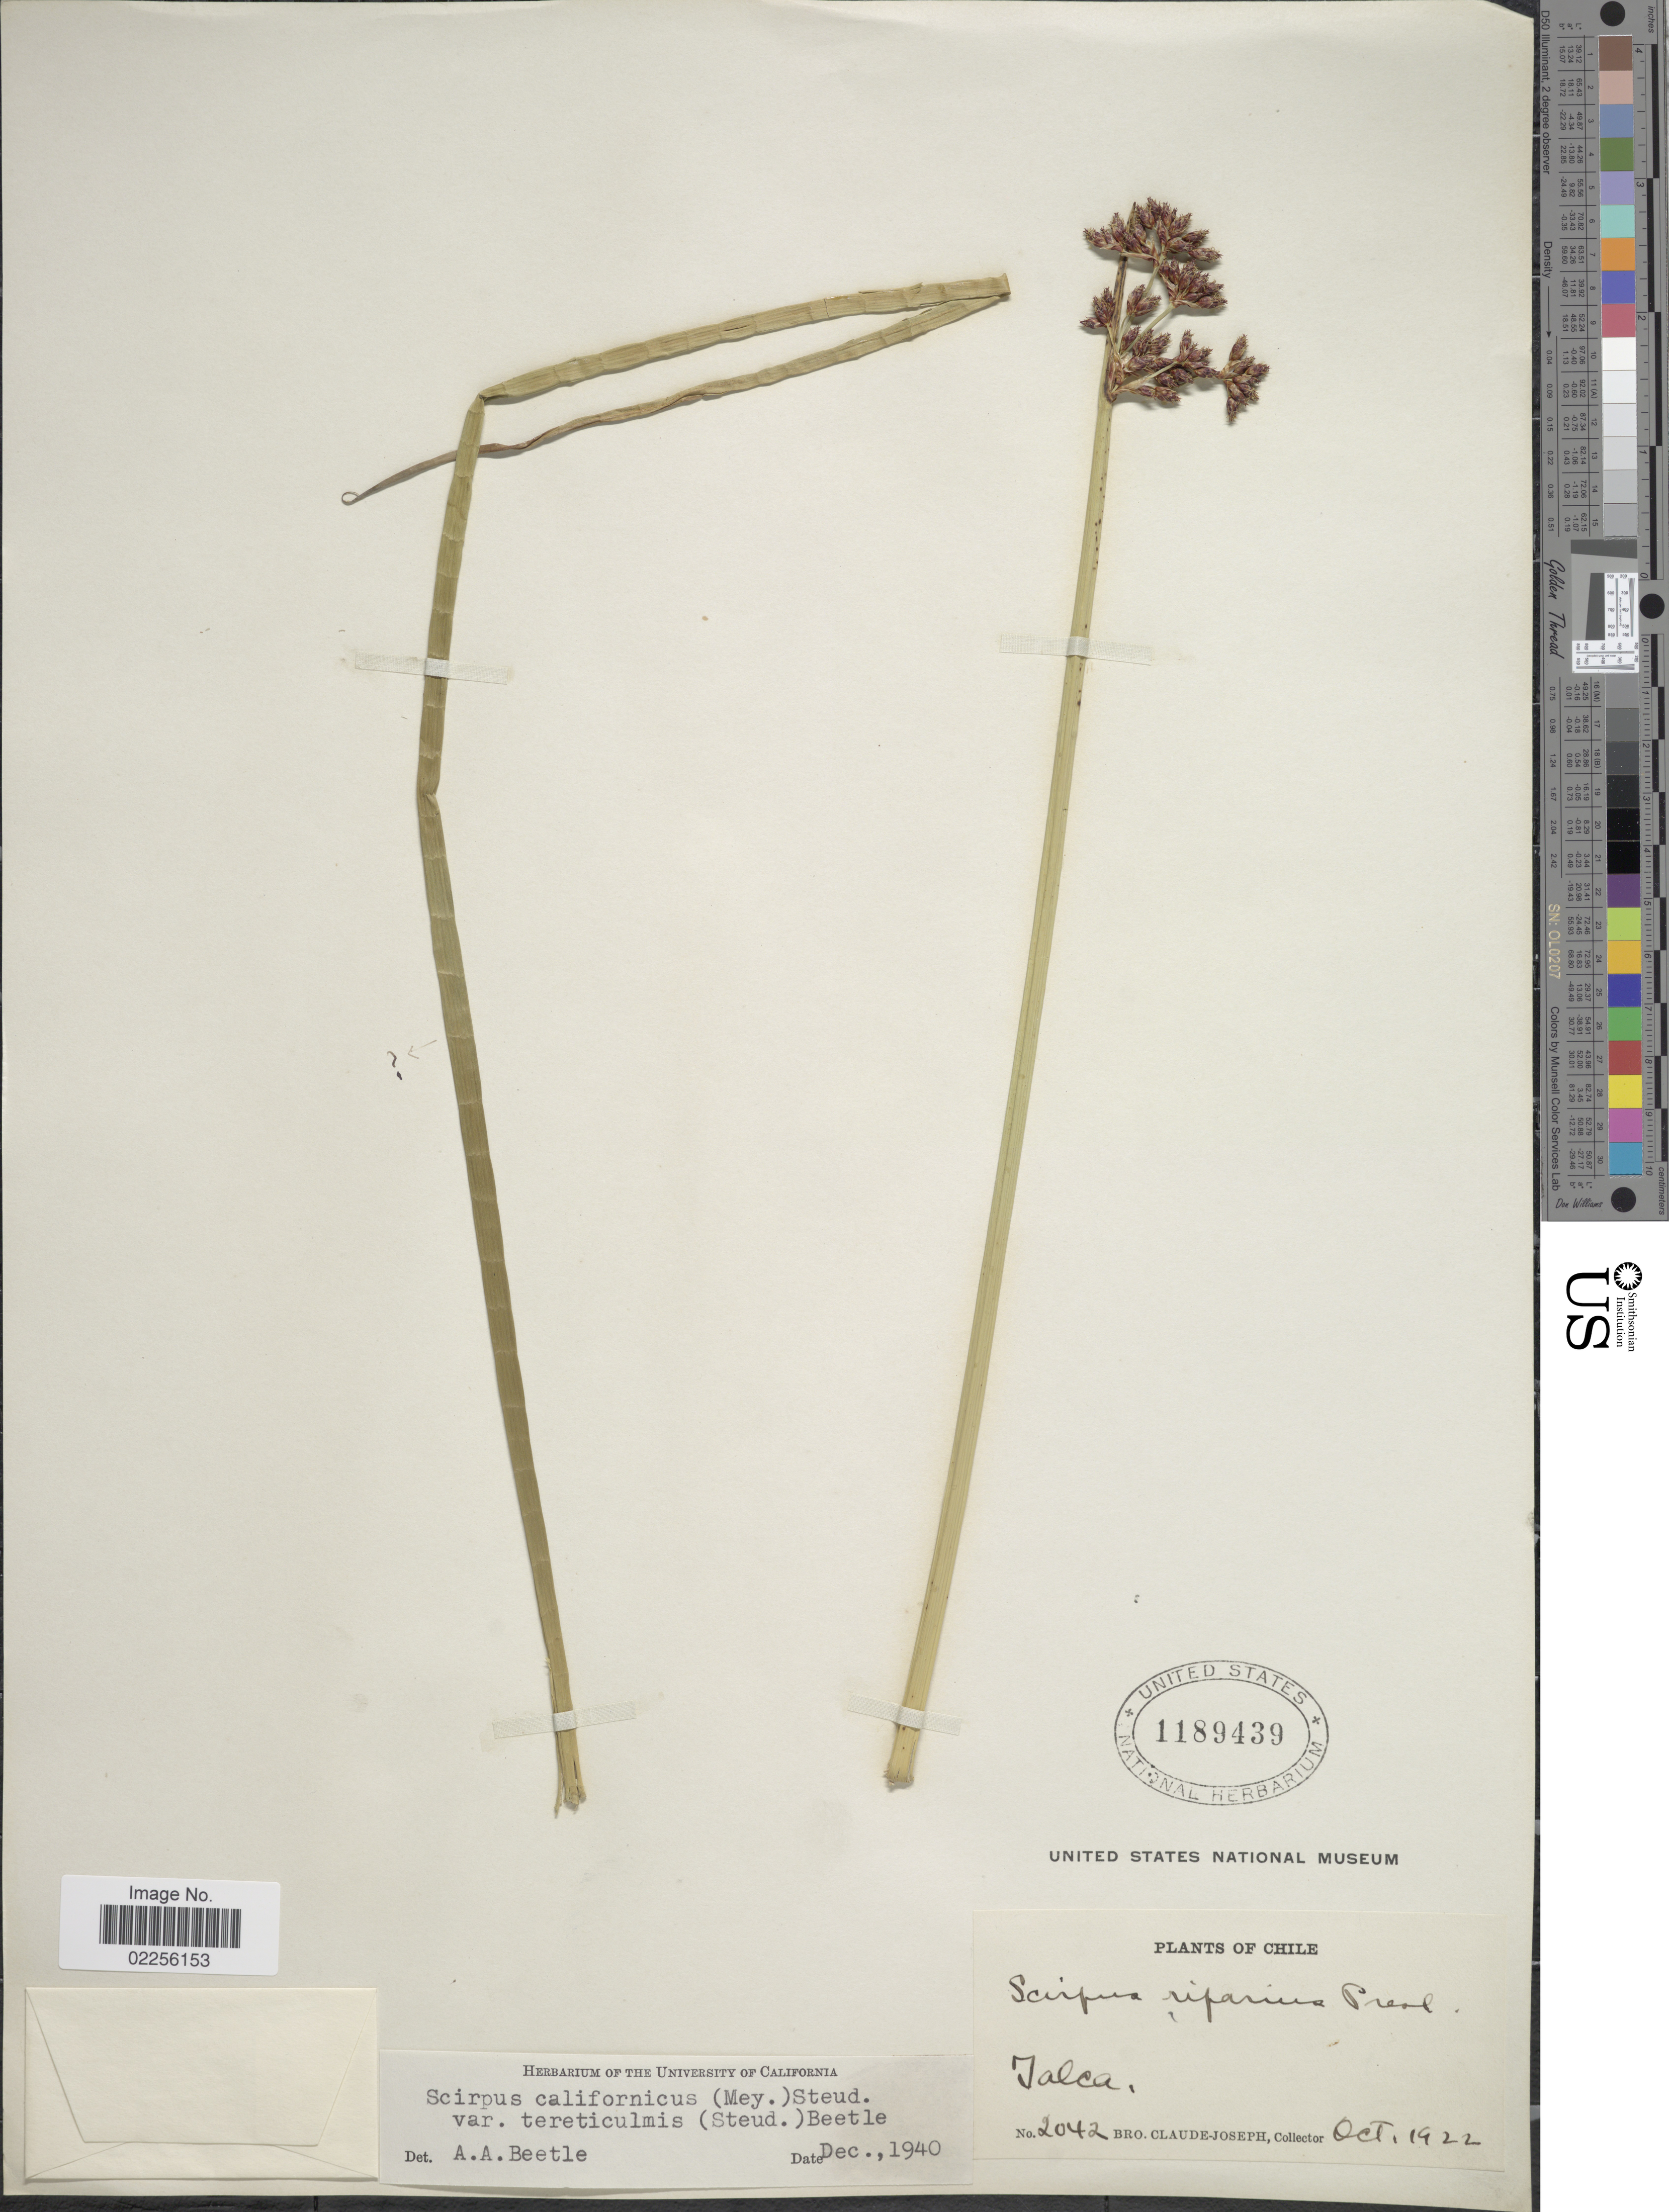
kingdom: Plantae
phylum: Tracheophyta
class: Liliopsida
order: Poales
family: Cyperaceae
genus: Schoenoplectus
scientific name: Schoenoplectus californicus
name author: (C.A. Mey.) Soják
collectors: Bro. Claude-Joseph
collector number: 2042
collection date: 1922-10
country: Chile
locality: Jalca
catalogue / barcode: US 1189439